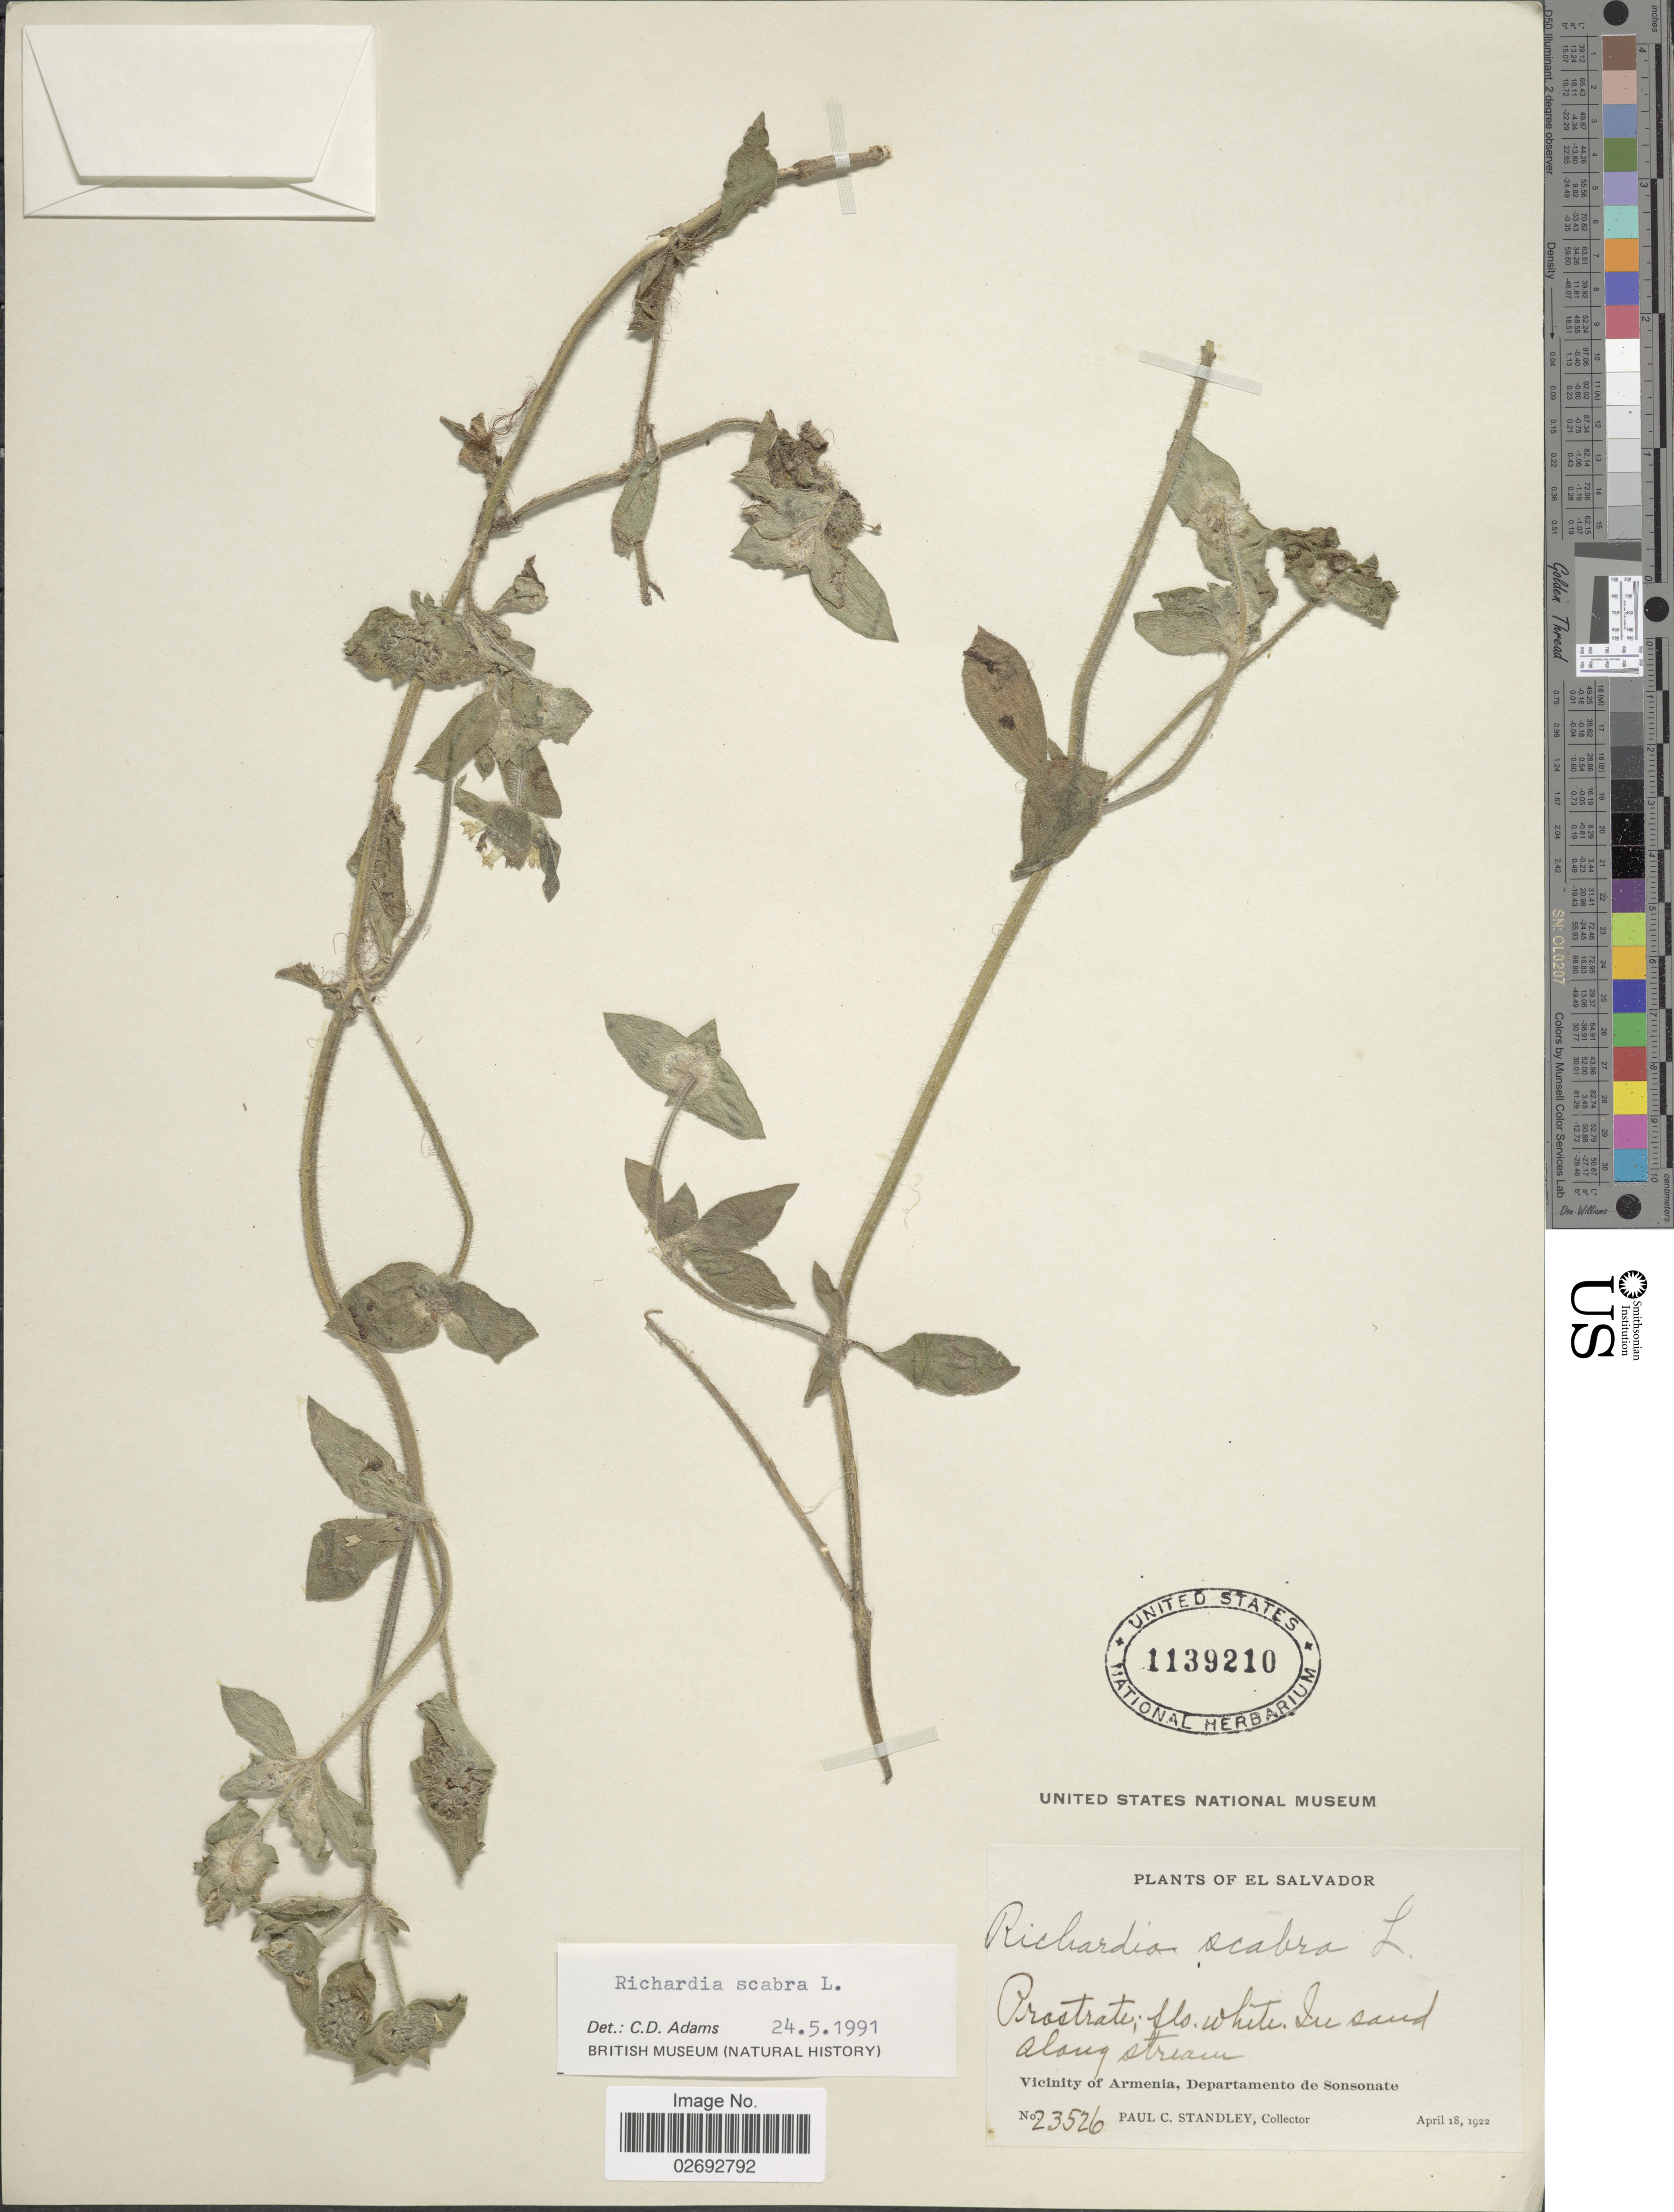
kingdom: Plantae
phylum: Tracheophyta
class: Magnoliopsida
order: Gentianales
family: Rubiaceae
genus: Richardia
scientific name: Richardia scabra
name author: L.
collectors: P. C. Standley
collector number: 23526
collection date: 1922-04-18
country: El Salvador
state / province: Sonsonate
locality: Vicinity of Armenia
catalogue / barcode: US 1139210